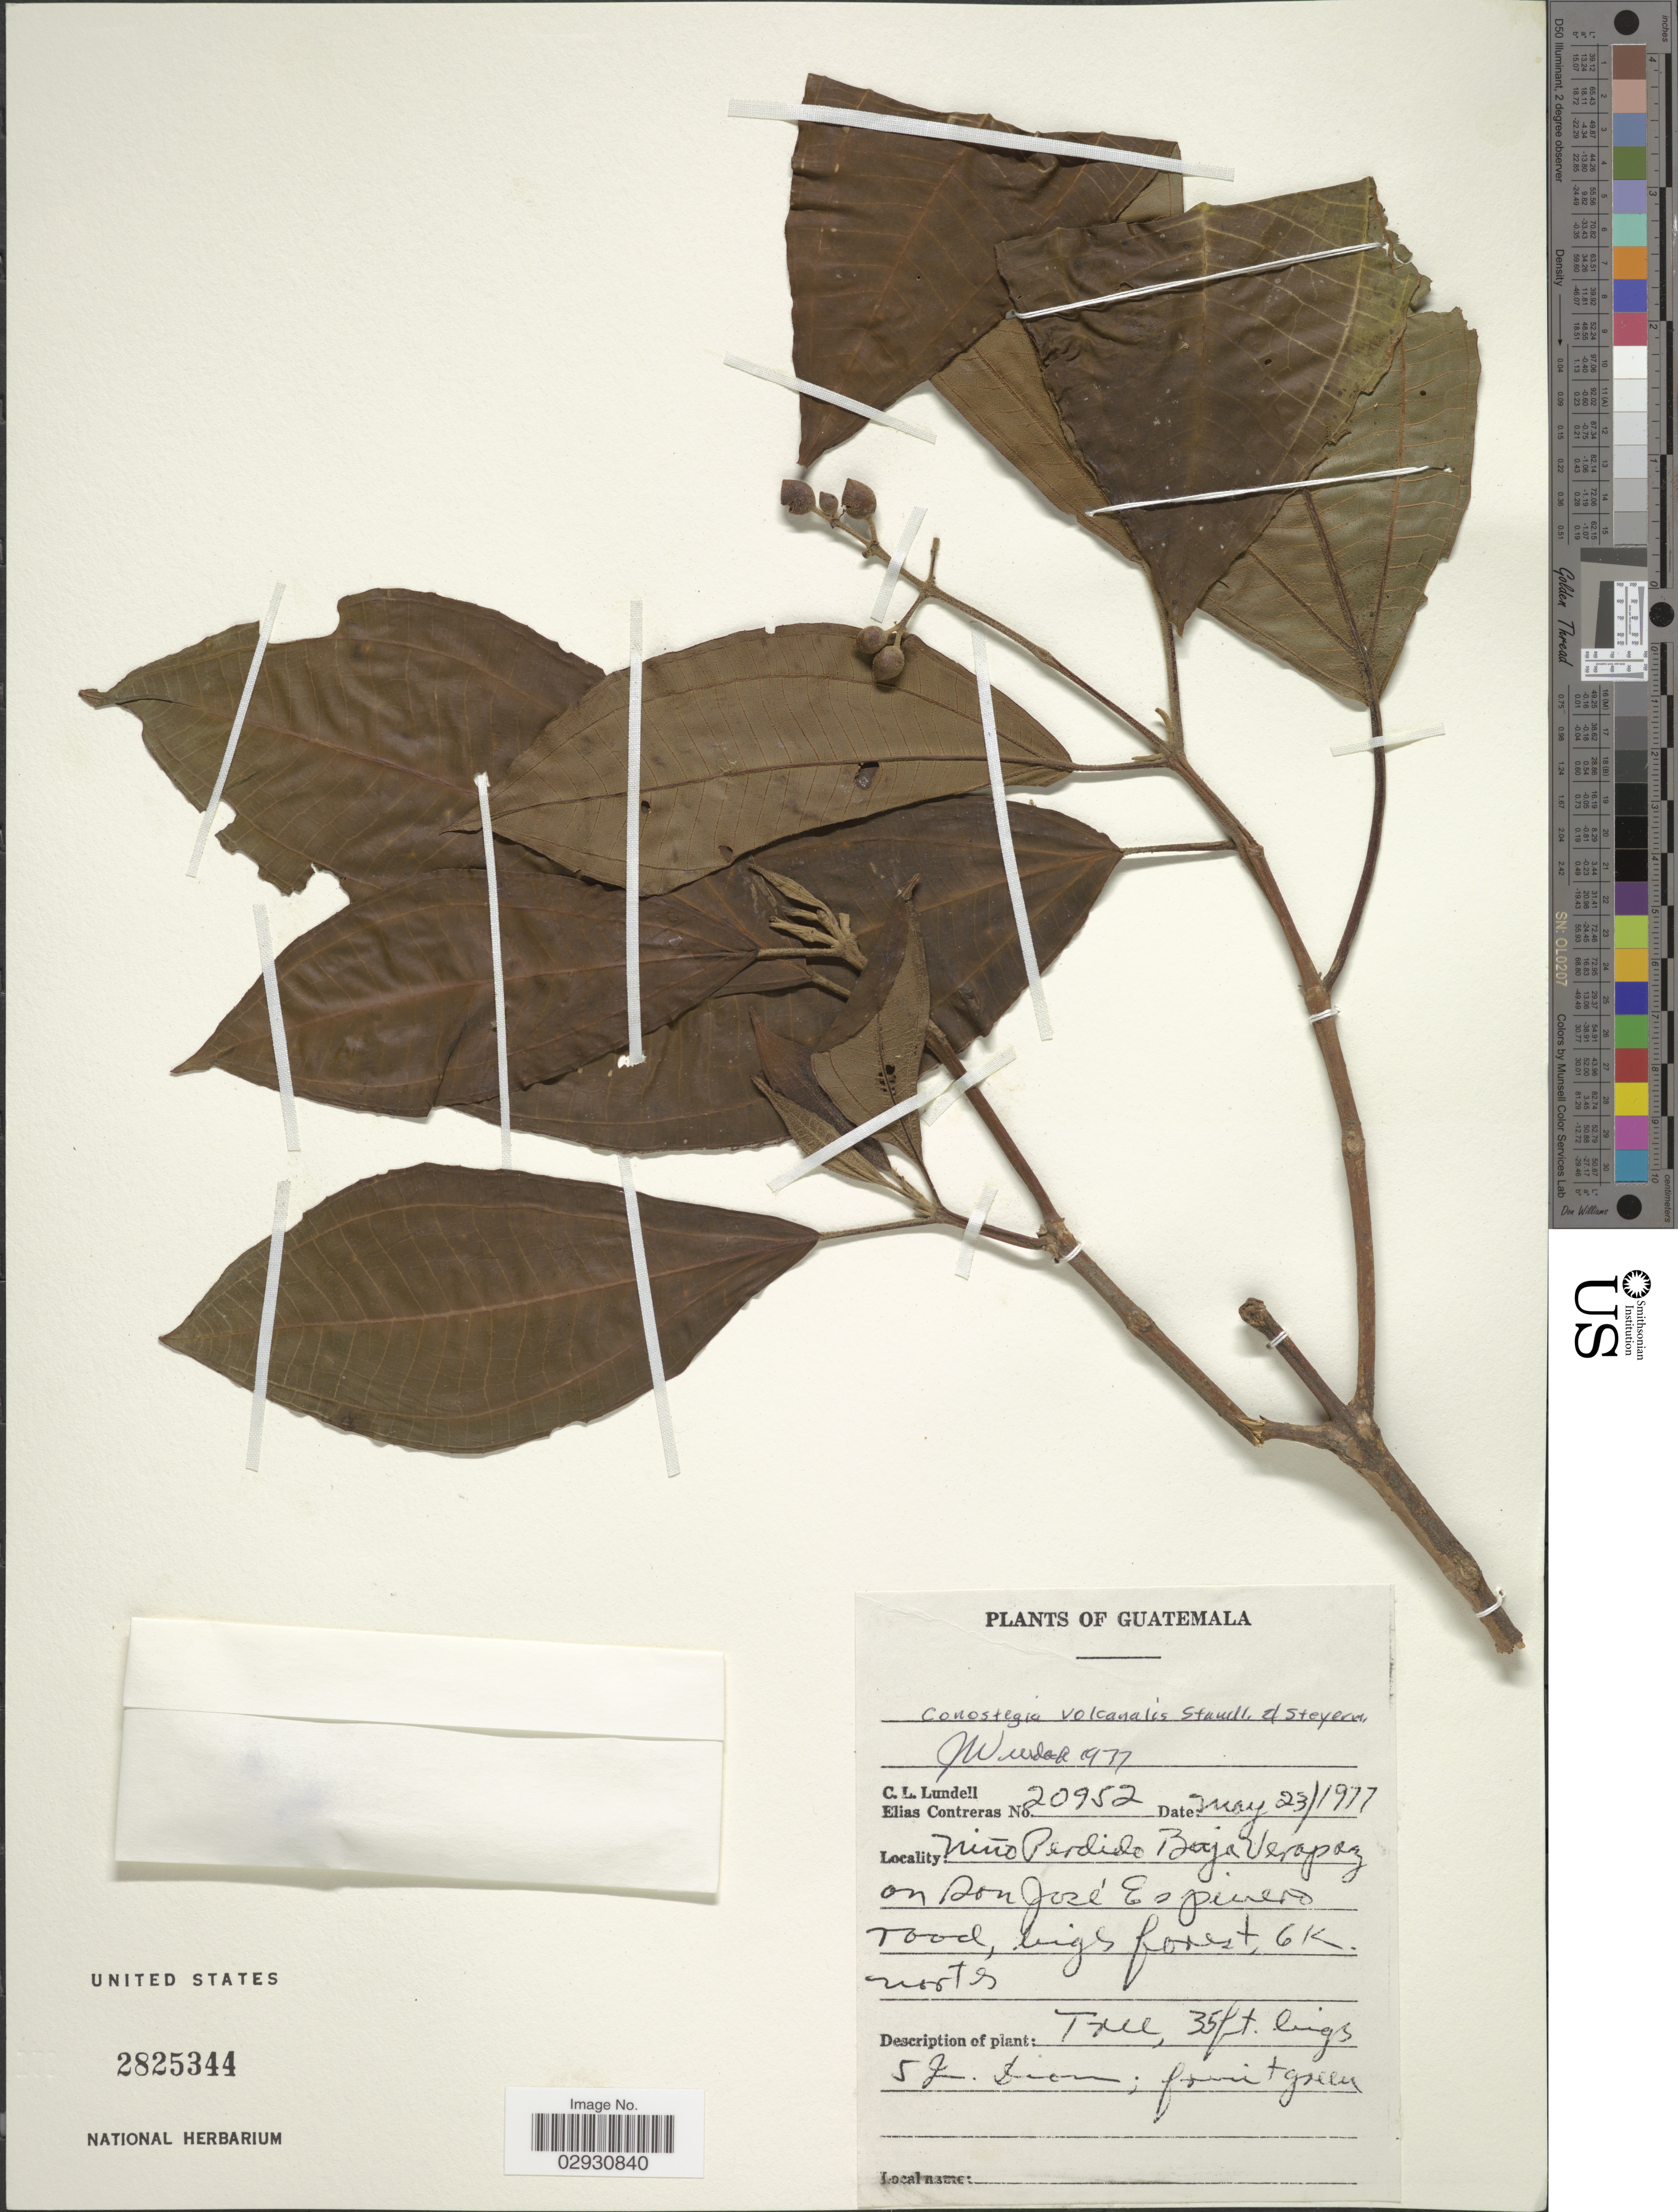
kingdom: Plantae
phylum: Tracheophyta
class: Magnoliopsida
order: Myrtales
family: Melastomataceae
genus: Conostegia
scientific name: Conostegia volcanalis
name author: Standl. & Steyerm.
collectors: C. L. Lundell & E. Contreras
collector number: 20952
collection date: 1977-05-23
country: Guatemala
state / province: Baja Verapaz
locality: Niño Perdido. Baja Verapaz. On San José Espinero road, bigs forest 6 k. north.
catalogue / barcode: US 2825344